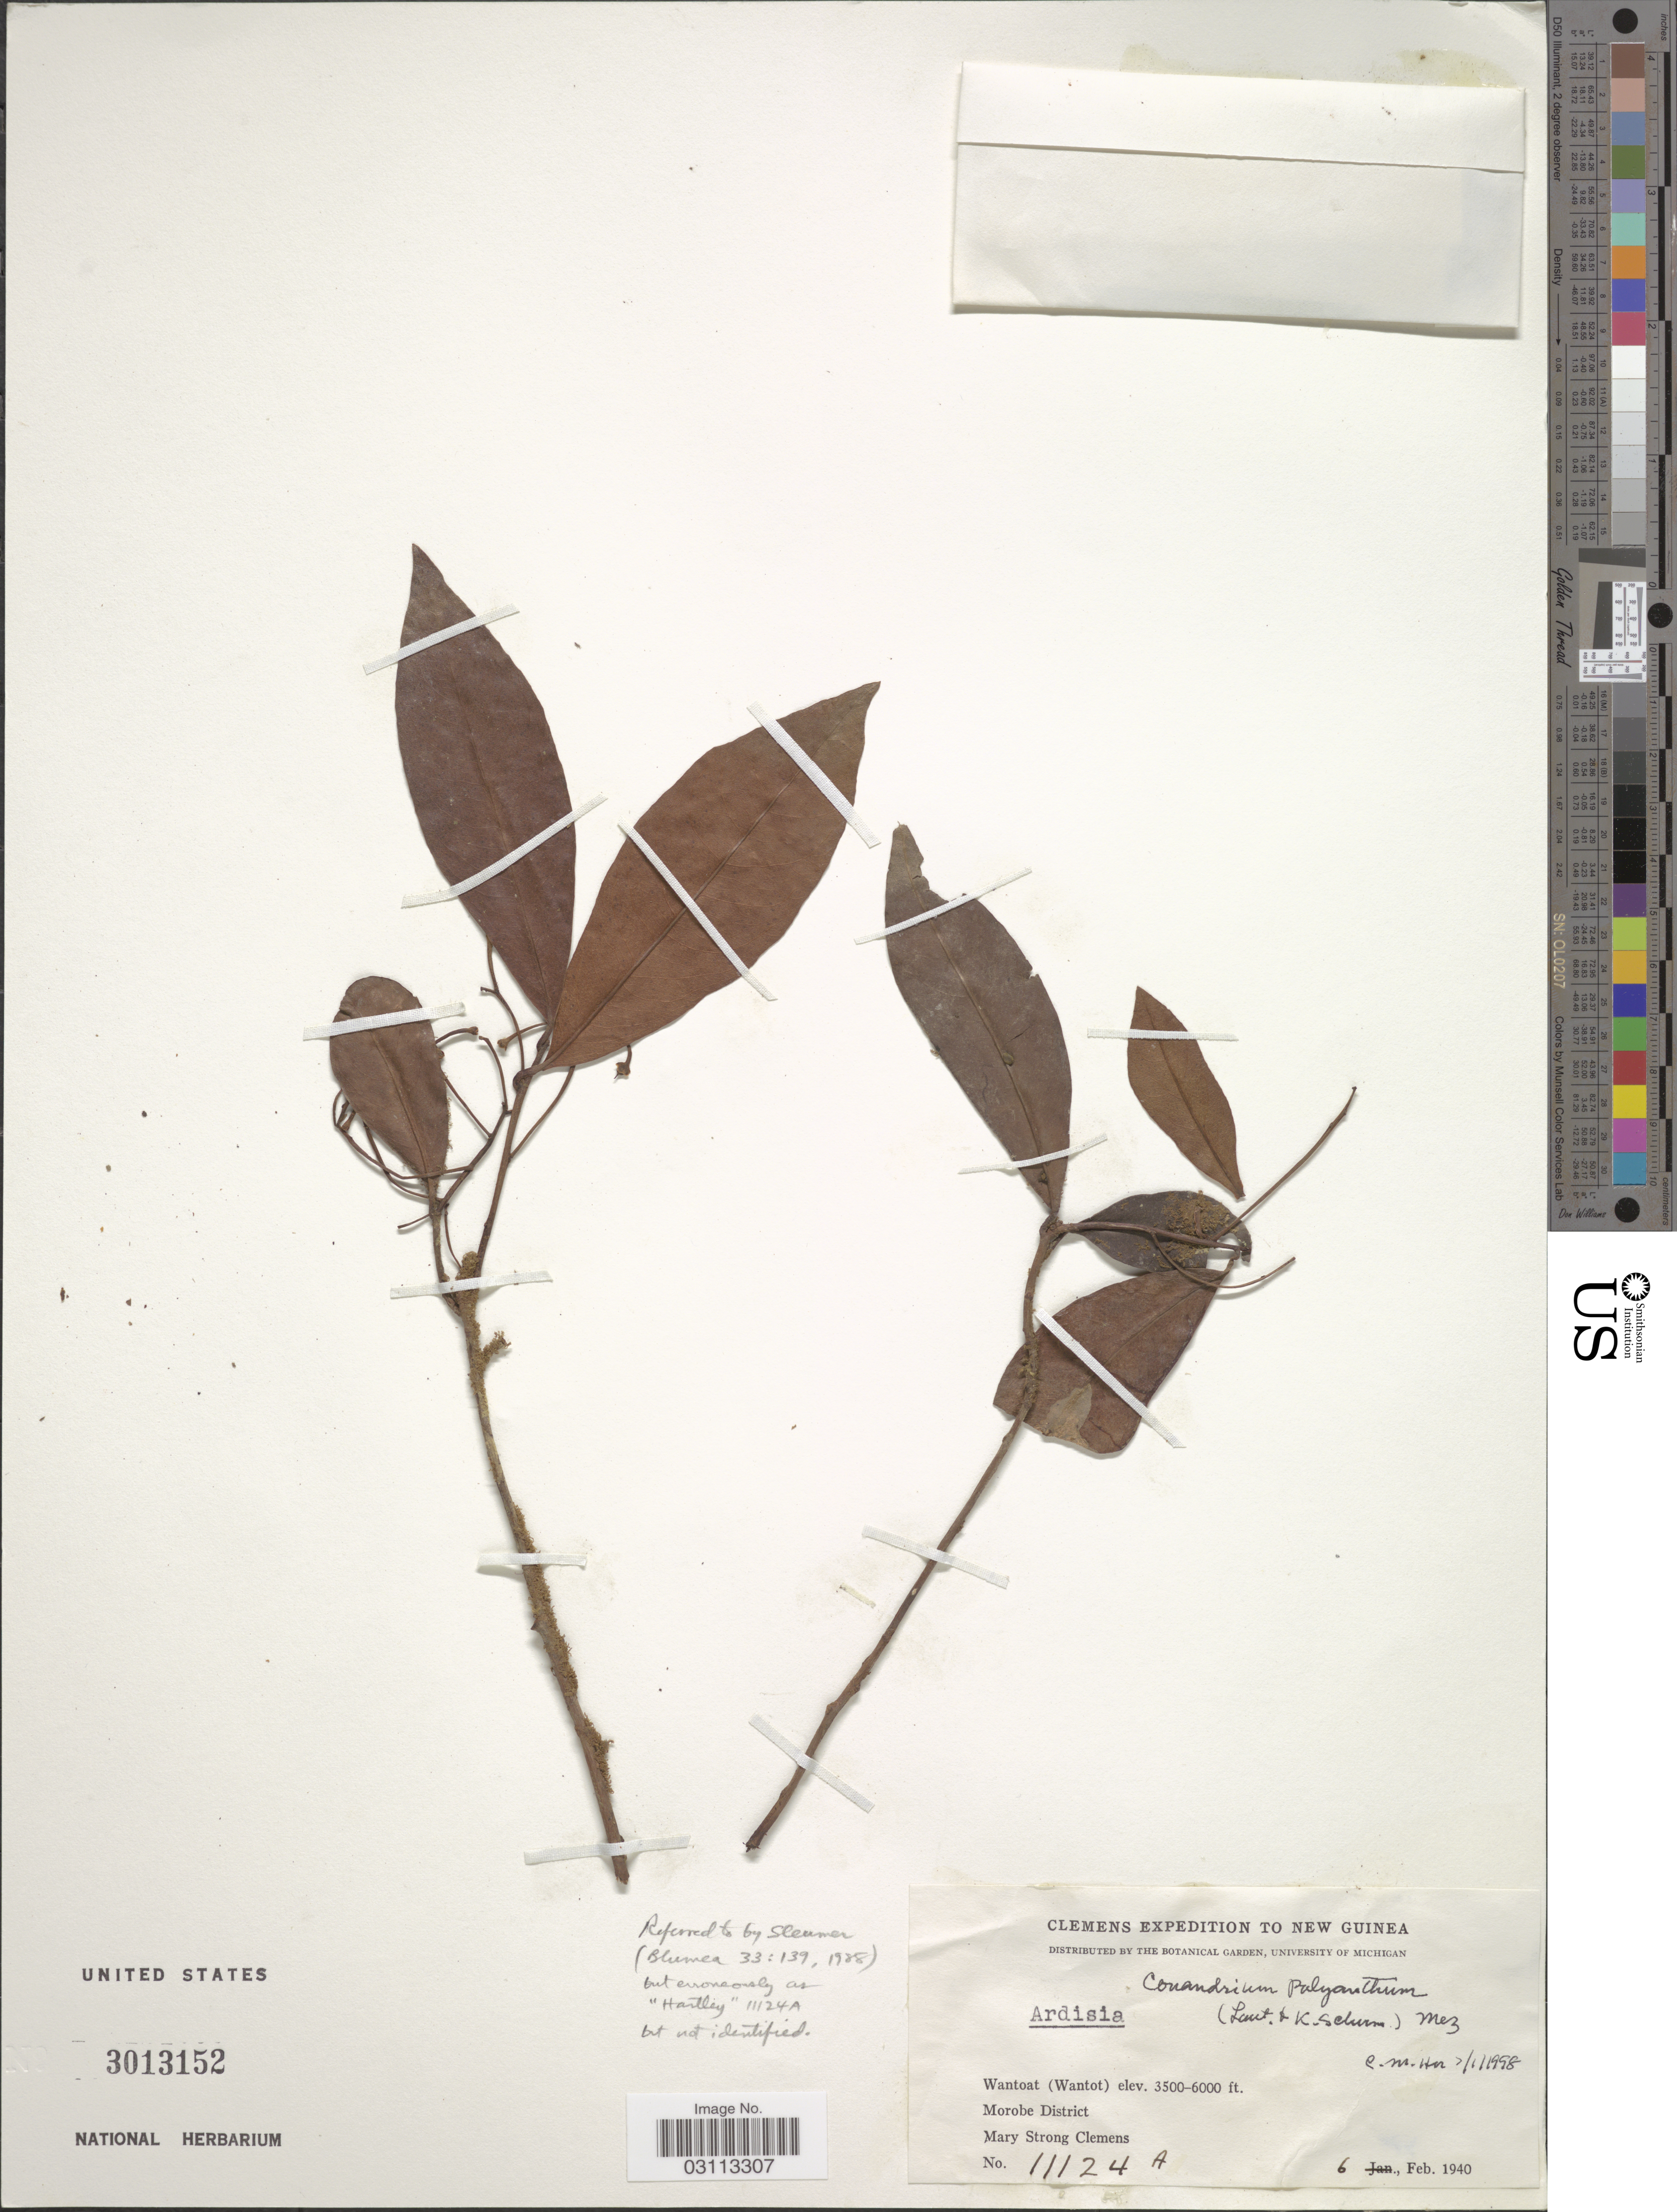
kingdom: Plantae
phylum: Tracheophyta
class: Magnoliopsida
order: Ericales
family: Primulaceae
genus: Conandrium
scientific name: Conandrium polyanthum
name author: (Lauterb. & K. Schum.) Mez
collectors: M. S. Clemens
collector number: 11124A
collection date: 1940-02-06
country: Papua New Guinea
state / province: Morobe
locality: New Guinea. Wantoat (Wantot). Morobe District.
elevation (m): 1067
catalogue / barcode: US 3013152